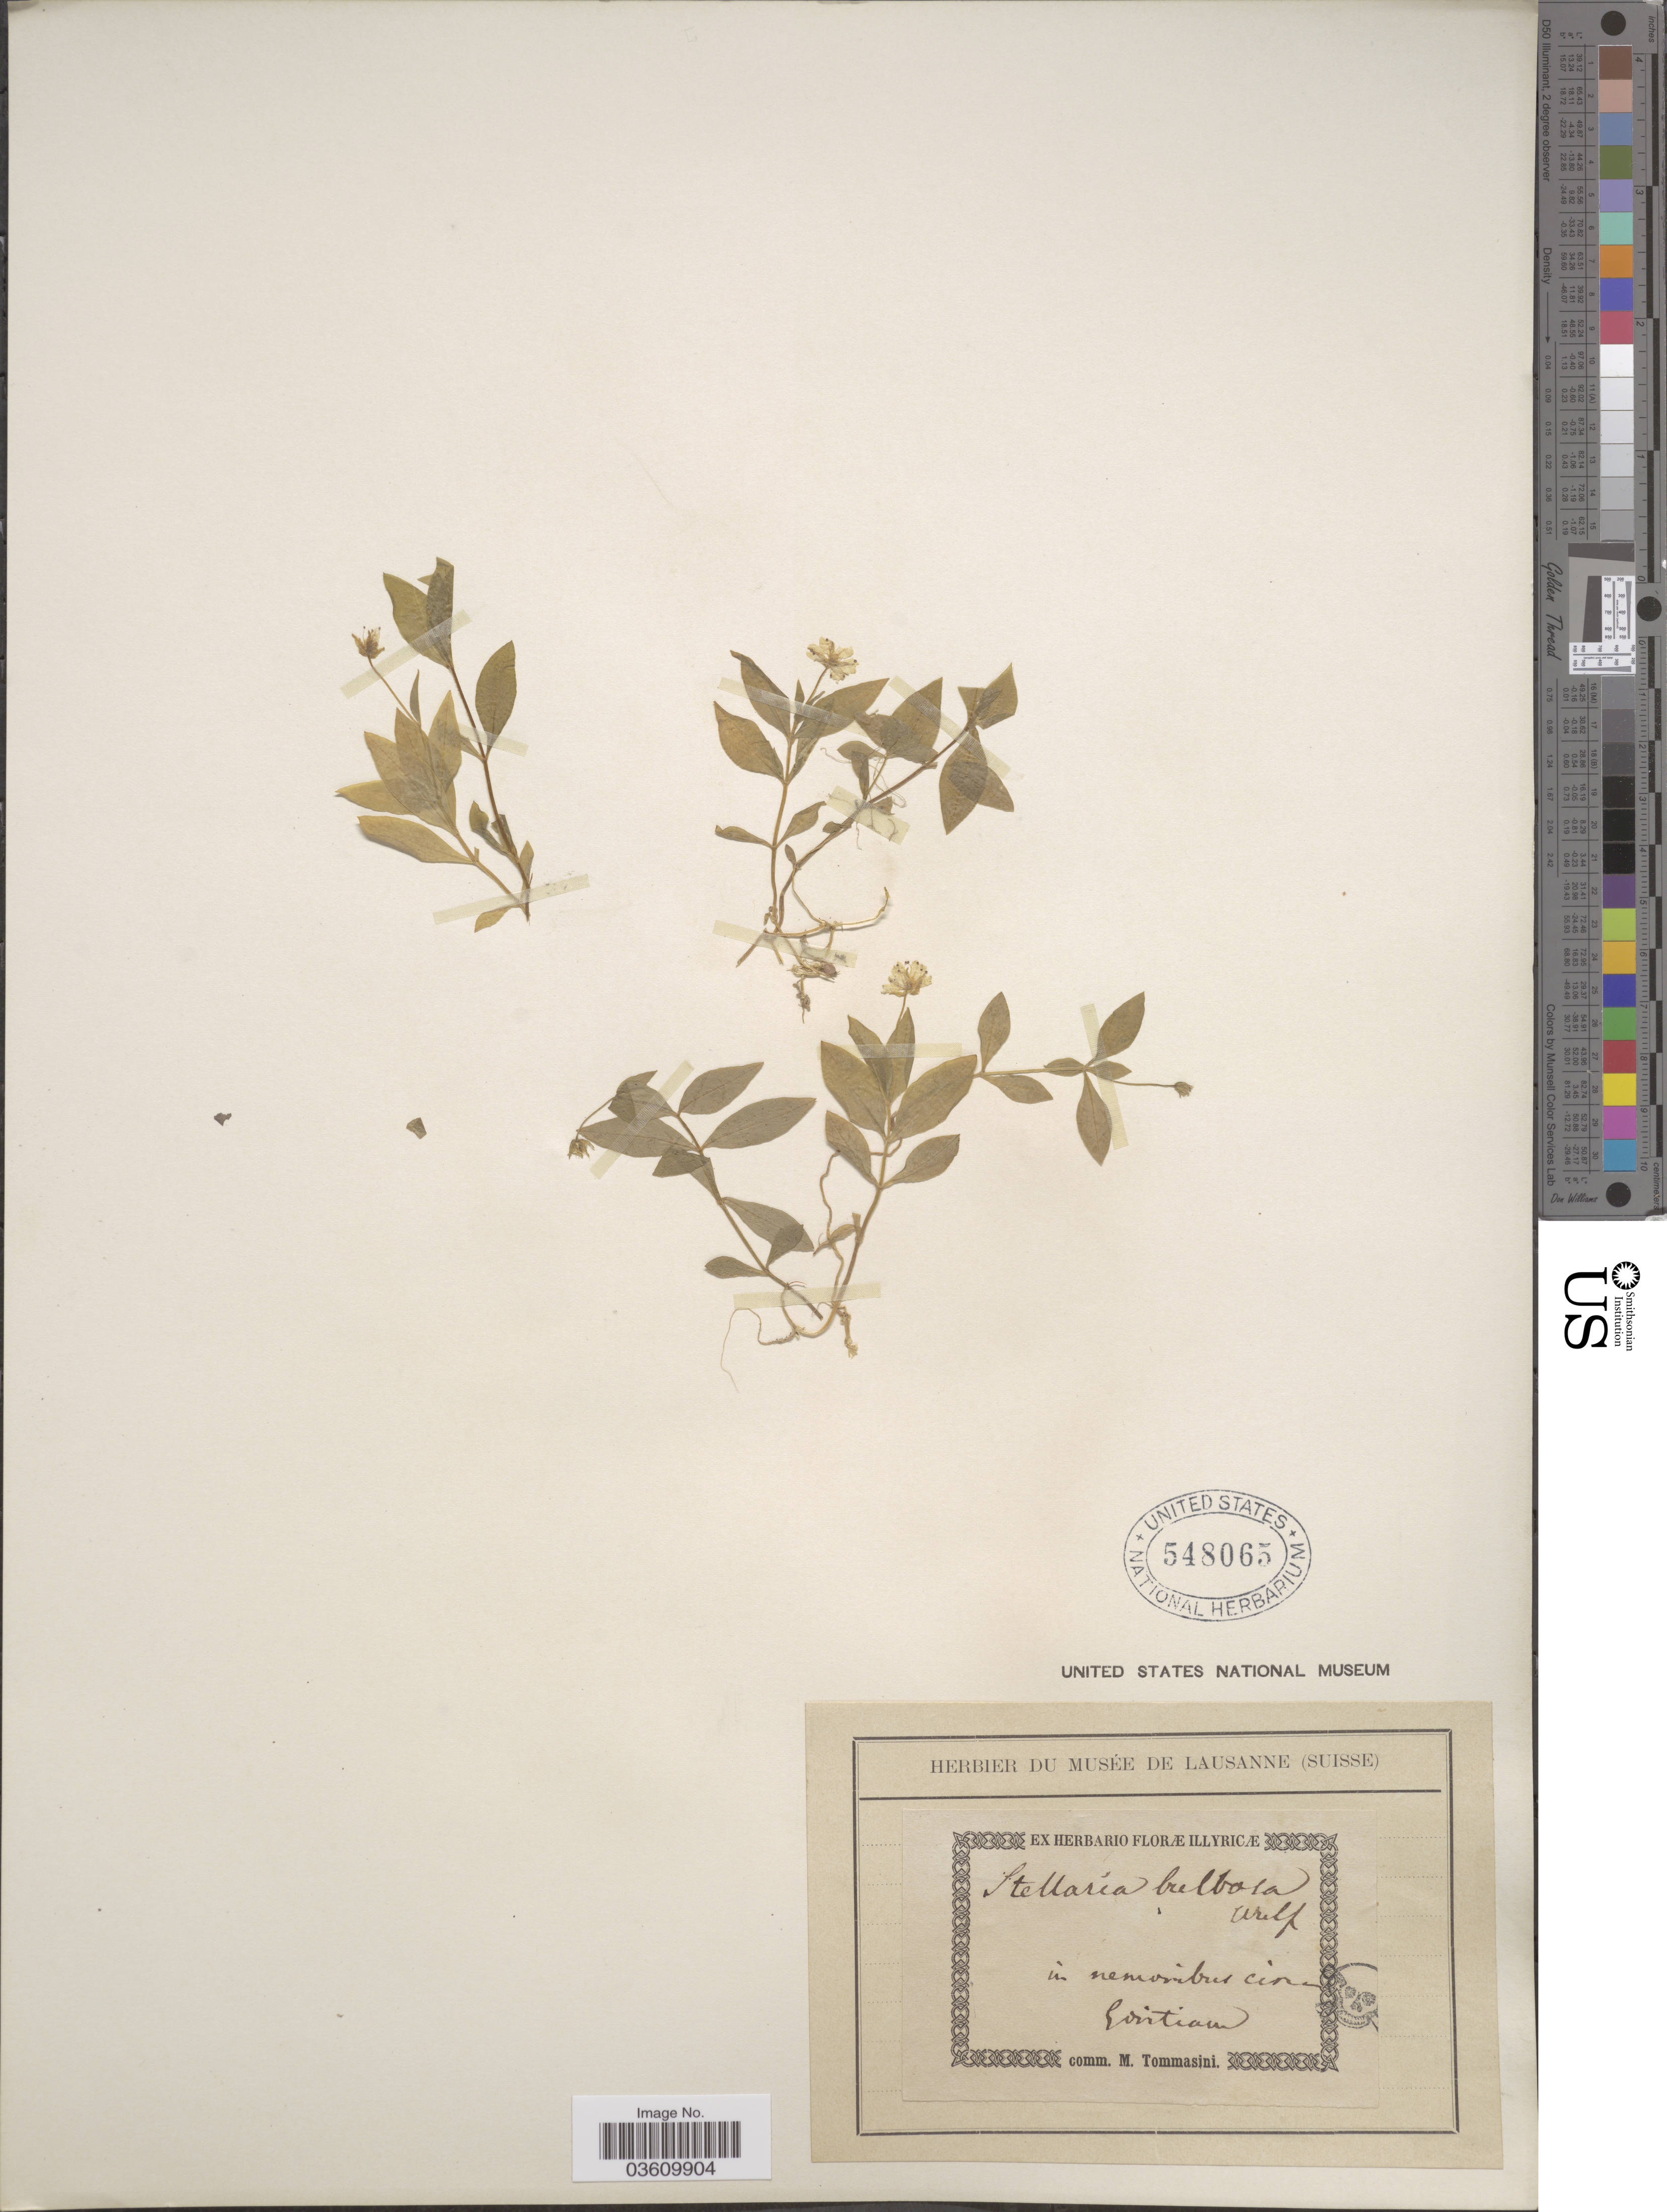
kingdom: Plantae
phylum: Tracheophyta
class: Magnoliopsida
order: Caryophyllales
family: Caryophyllaceae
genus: Stellaria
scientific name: Stellaria bulbosa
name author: Wulfen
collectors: ex herb. Floræ Illyricæ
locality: In nemoribus circa Goiritam [interpreted].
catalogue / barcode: US 548065